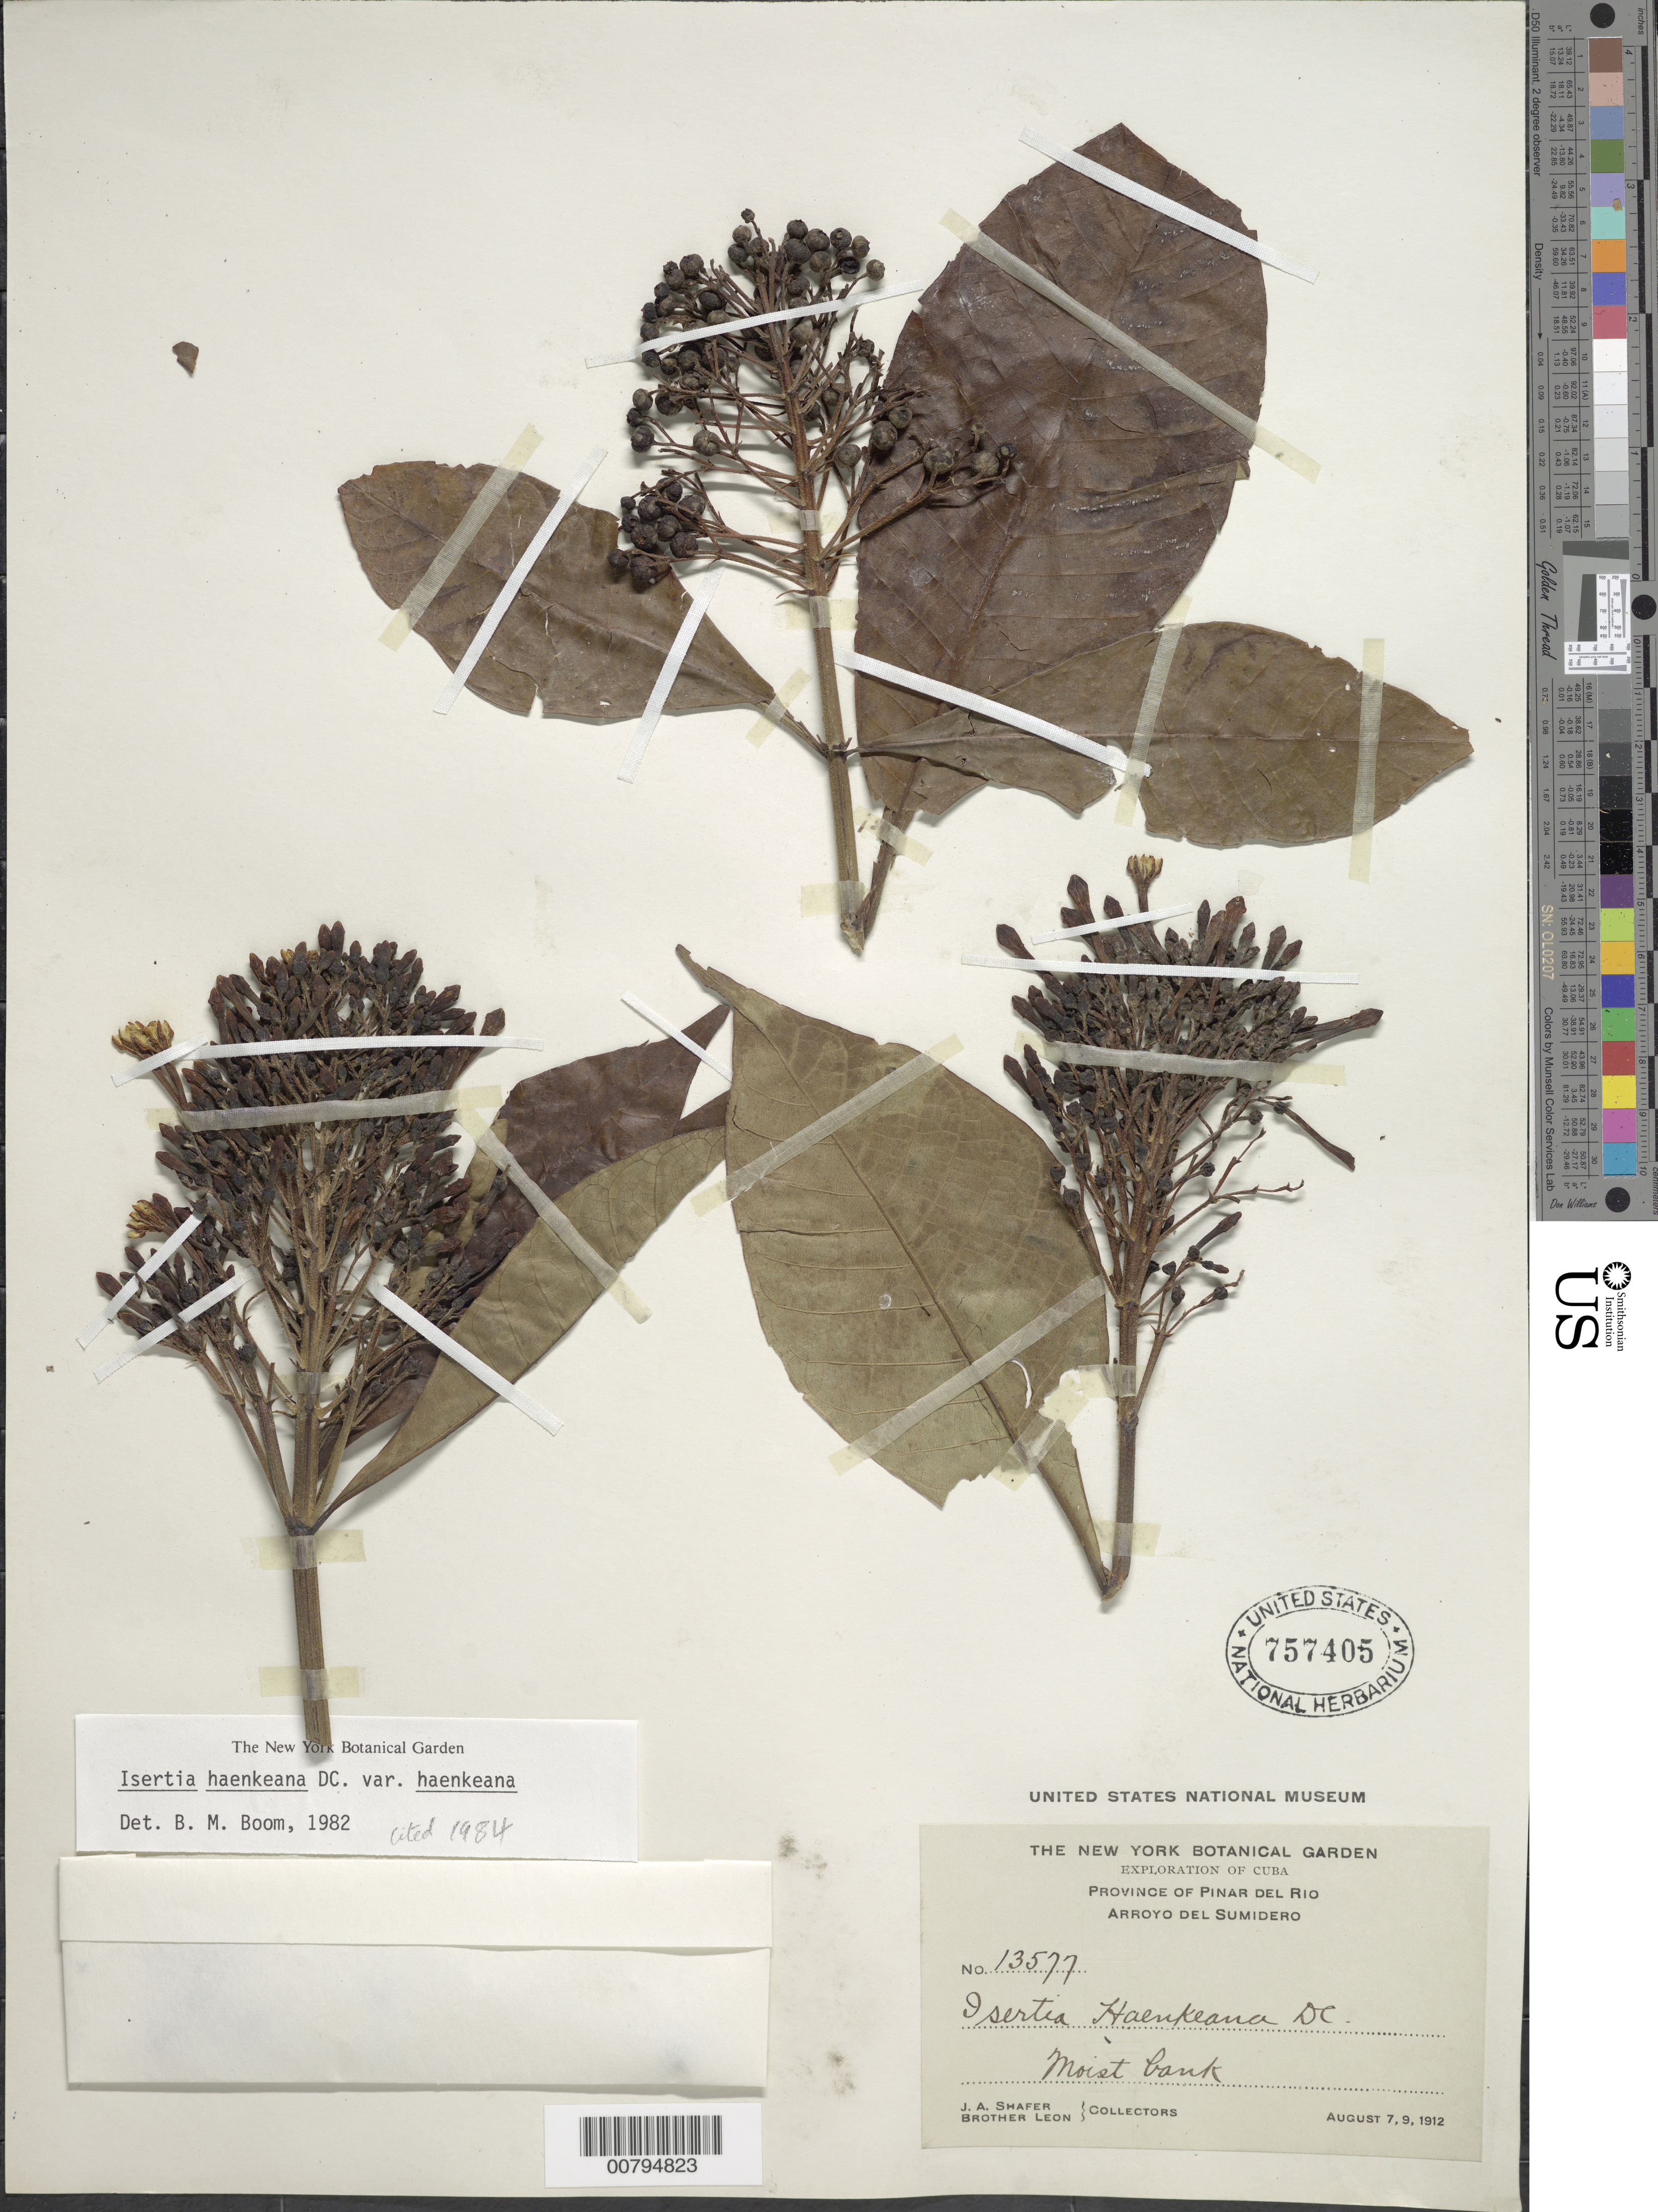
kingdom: Plantae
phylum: Tracheophyta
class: Magnoliopsida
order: Gentianales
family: Rubiaceae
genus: Isertia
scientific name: Isertia haenkeana var. haenkeana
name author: DC.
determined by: Boom, B. M.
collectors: J. A. Shafer & Bro. León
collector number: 13577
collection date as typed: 07 Aug 1912 and 09 Aug 1912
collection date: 1912-08-07,1912-08-09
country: Cuba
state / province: Pinar del Río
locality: Arroyo del Sumidero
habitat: Moist bank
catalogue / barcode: US 757405